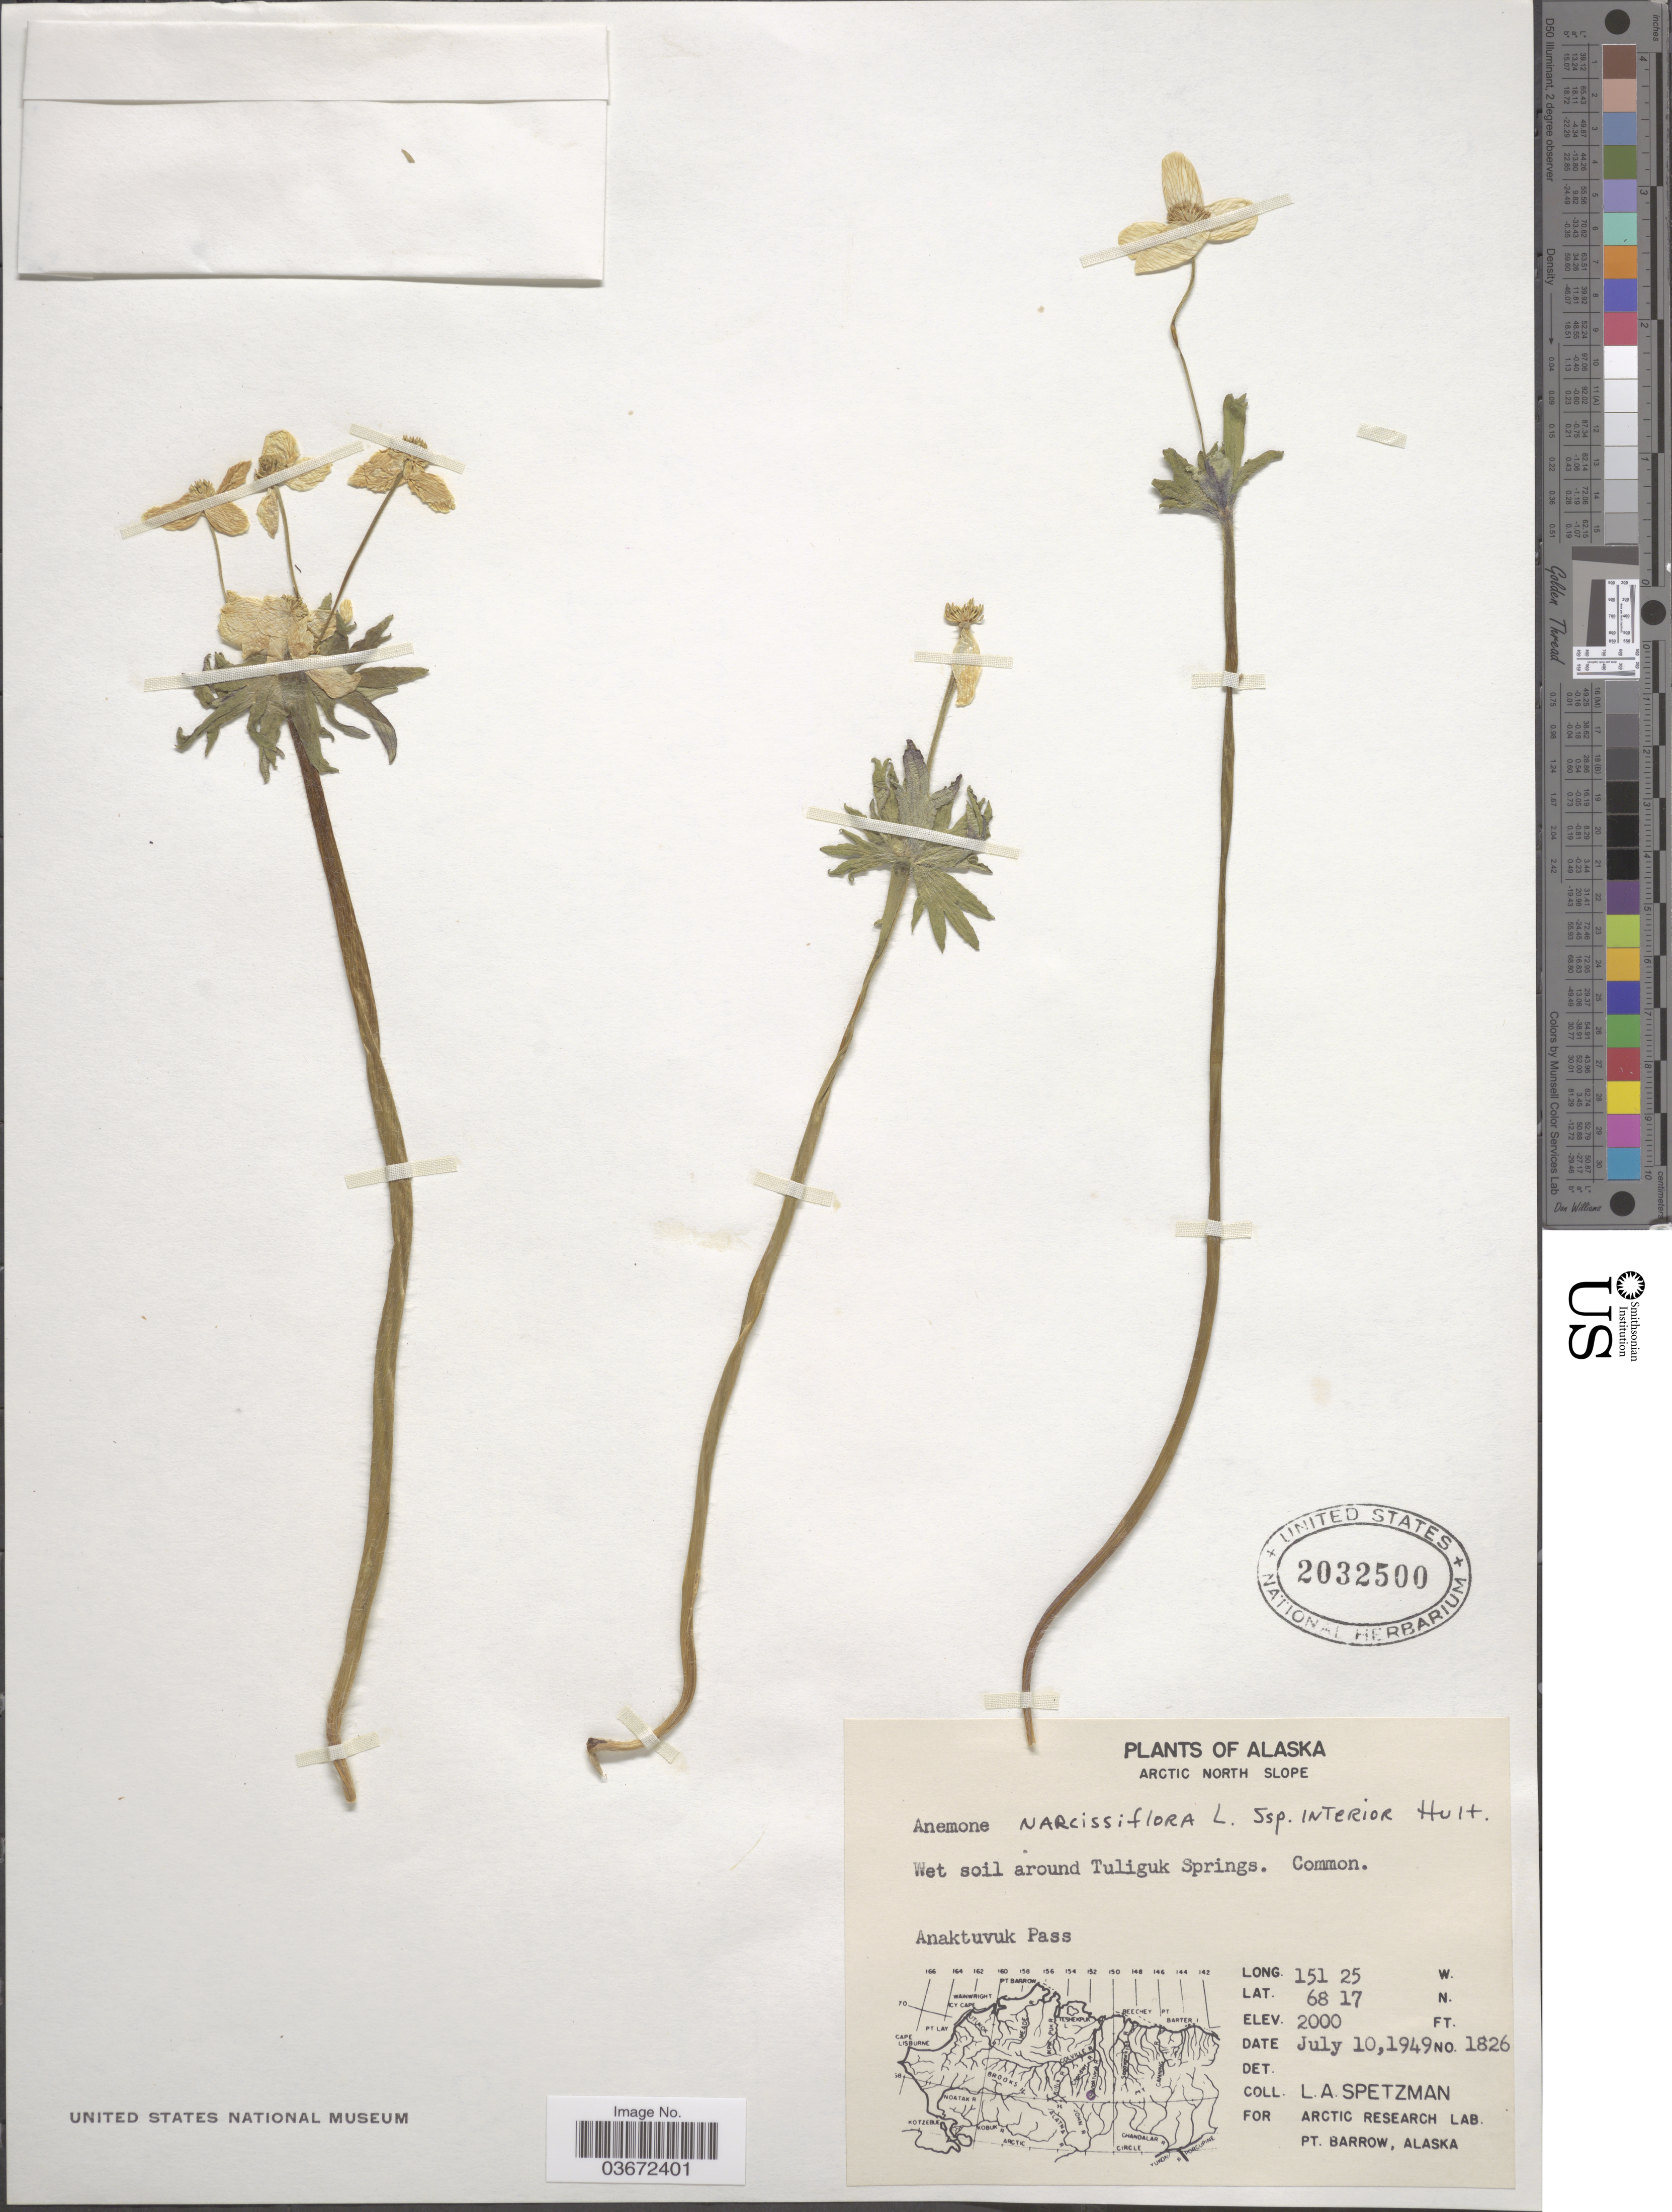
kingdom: Plantae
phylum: Tracheophyta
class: Magnoliopsida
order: Ranunculales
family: Ranunculaceae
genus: Anemone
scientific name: Anemone narcissiflora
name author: L.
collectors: L. Spetzman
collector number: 1826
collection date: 1949-07-10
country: United States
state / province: Alaska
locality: Arctic North Slope. Anaktuvuk Pass.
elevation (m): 610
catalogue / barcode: US 2032500